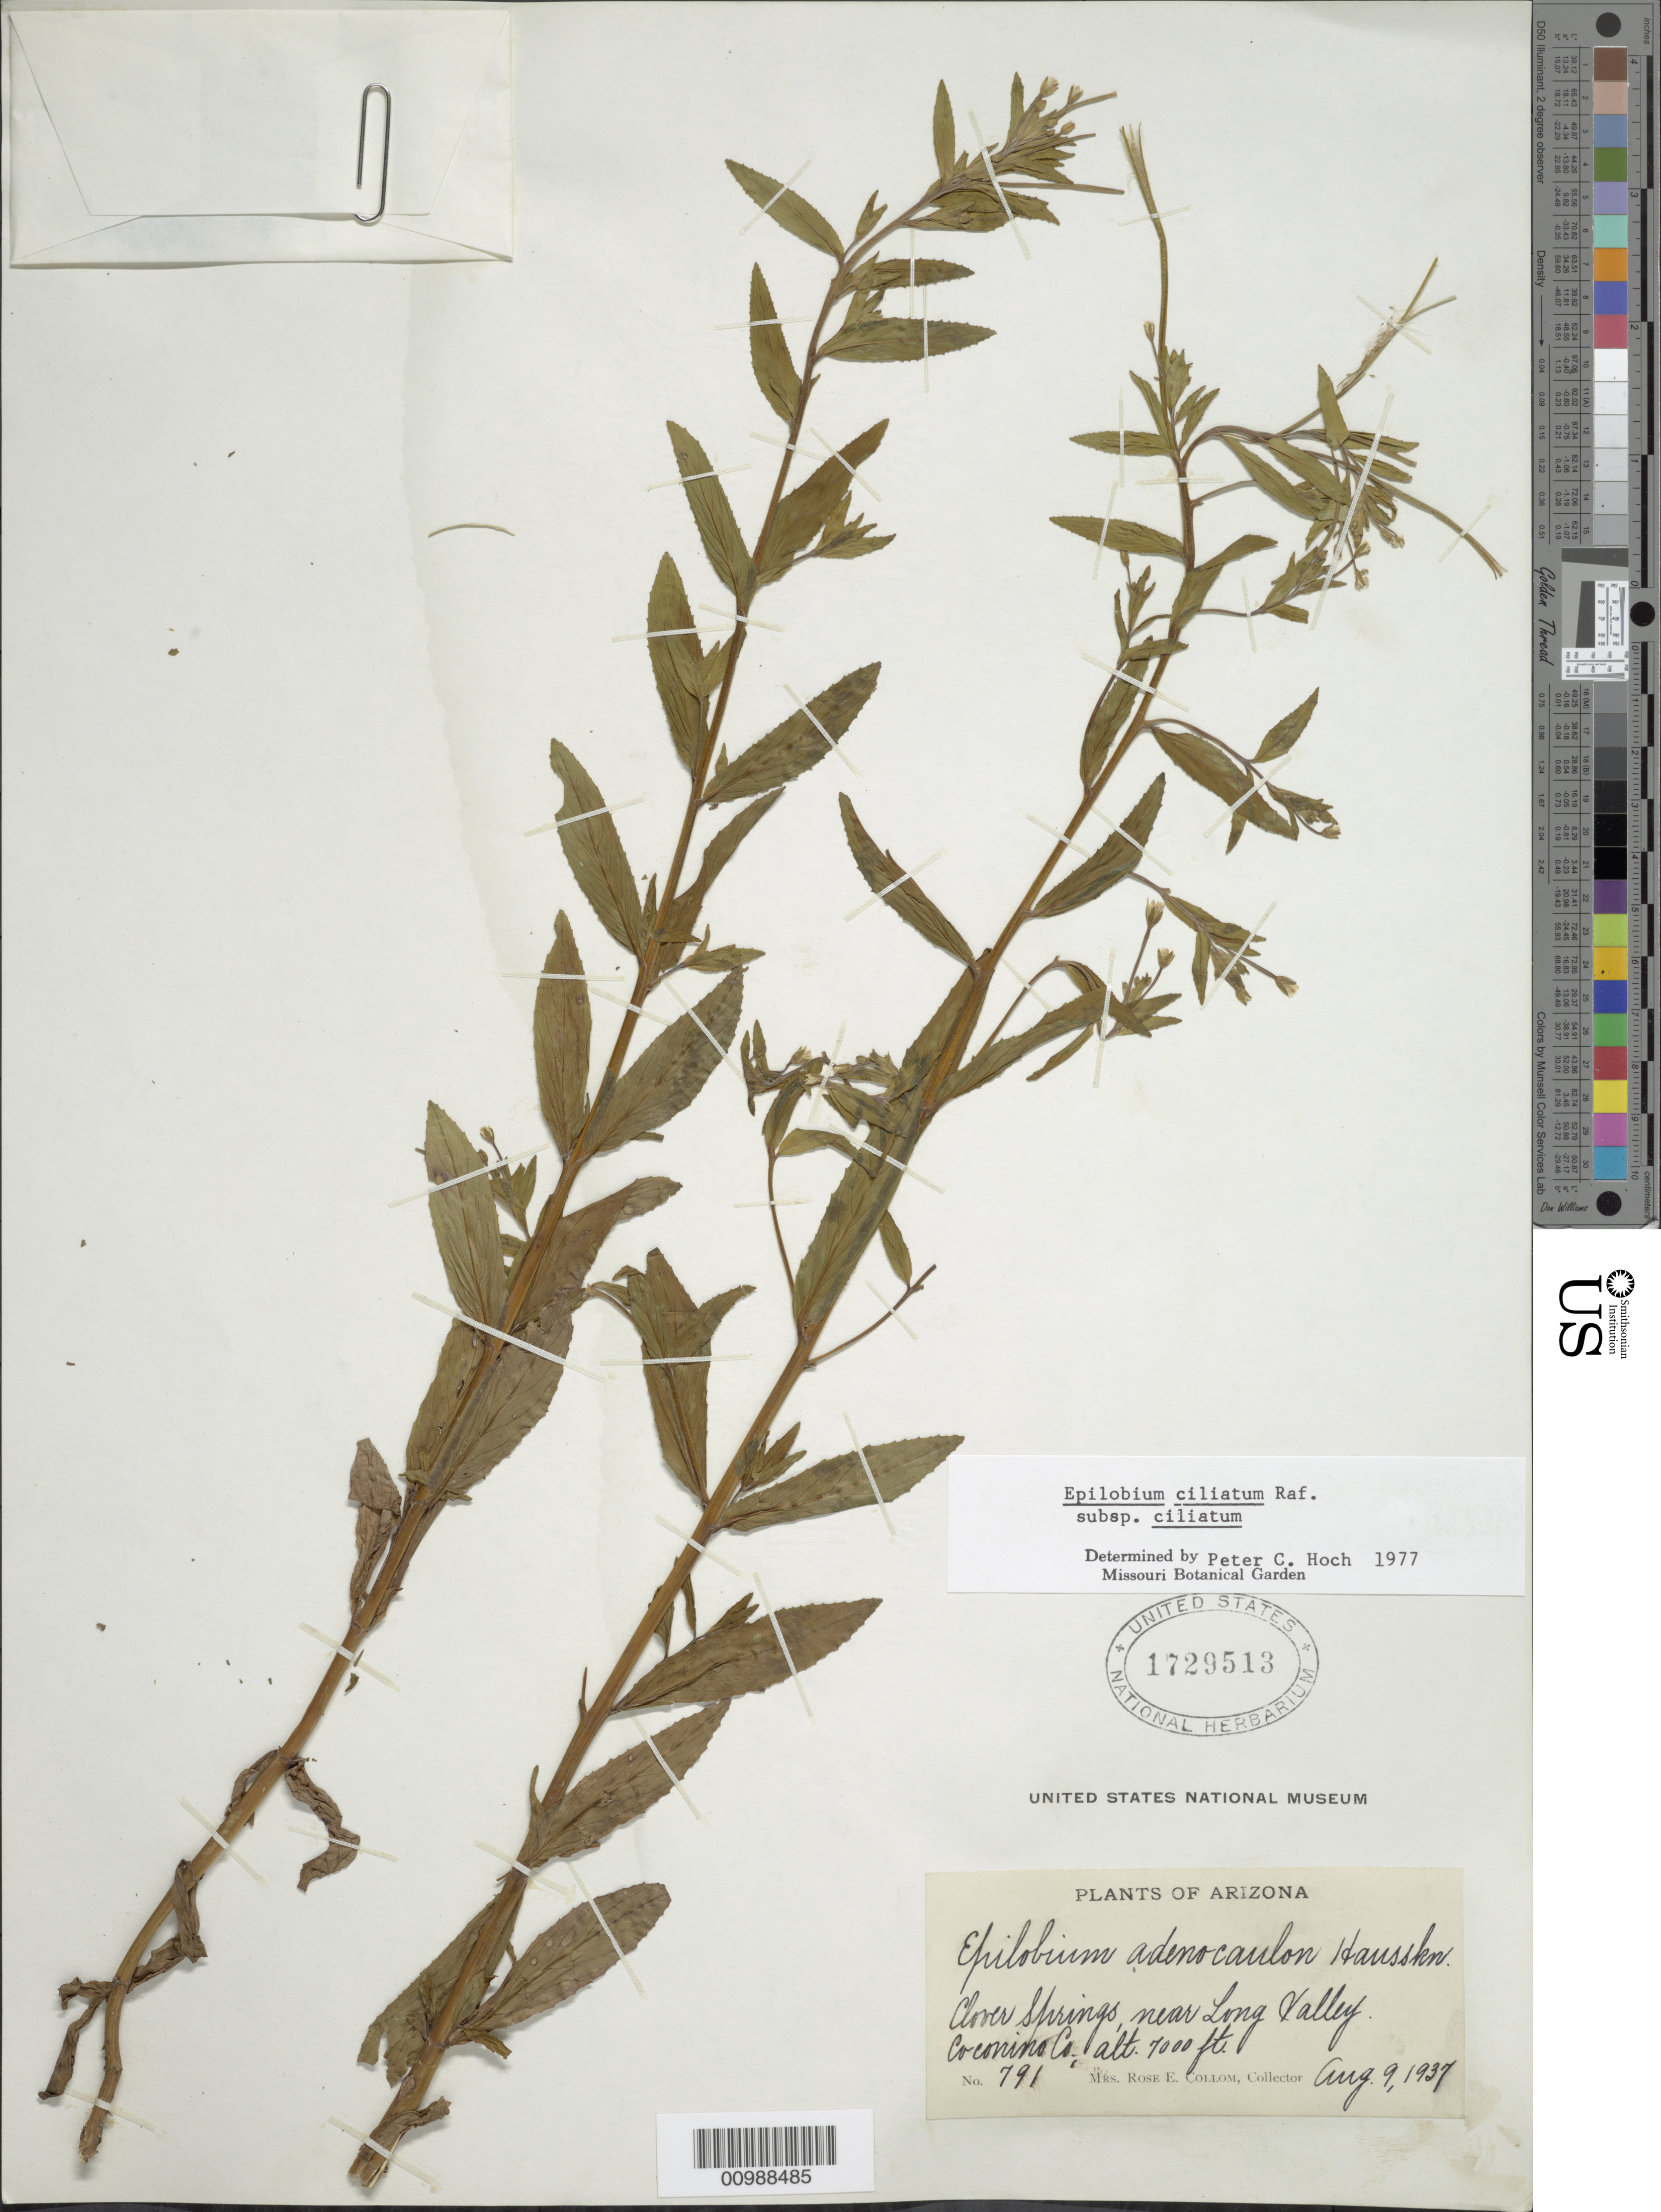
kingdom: Plantae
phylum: Tracheophyta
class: Magnoliopsida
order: Myrtales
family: Onagraceae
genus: Epilobium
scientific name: Epilobium ciliatum subsp. ciliatum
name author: Raf.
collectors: R. E. Collom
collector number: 791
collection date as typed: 09 Aug 1937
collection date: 1937-08-09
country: United States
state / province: Arizona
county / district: Coconino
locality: Clover Springs near Long Valley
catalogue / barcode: US 1729513